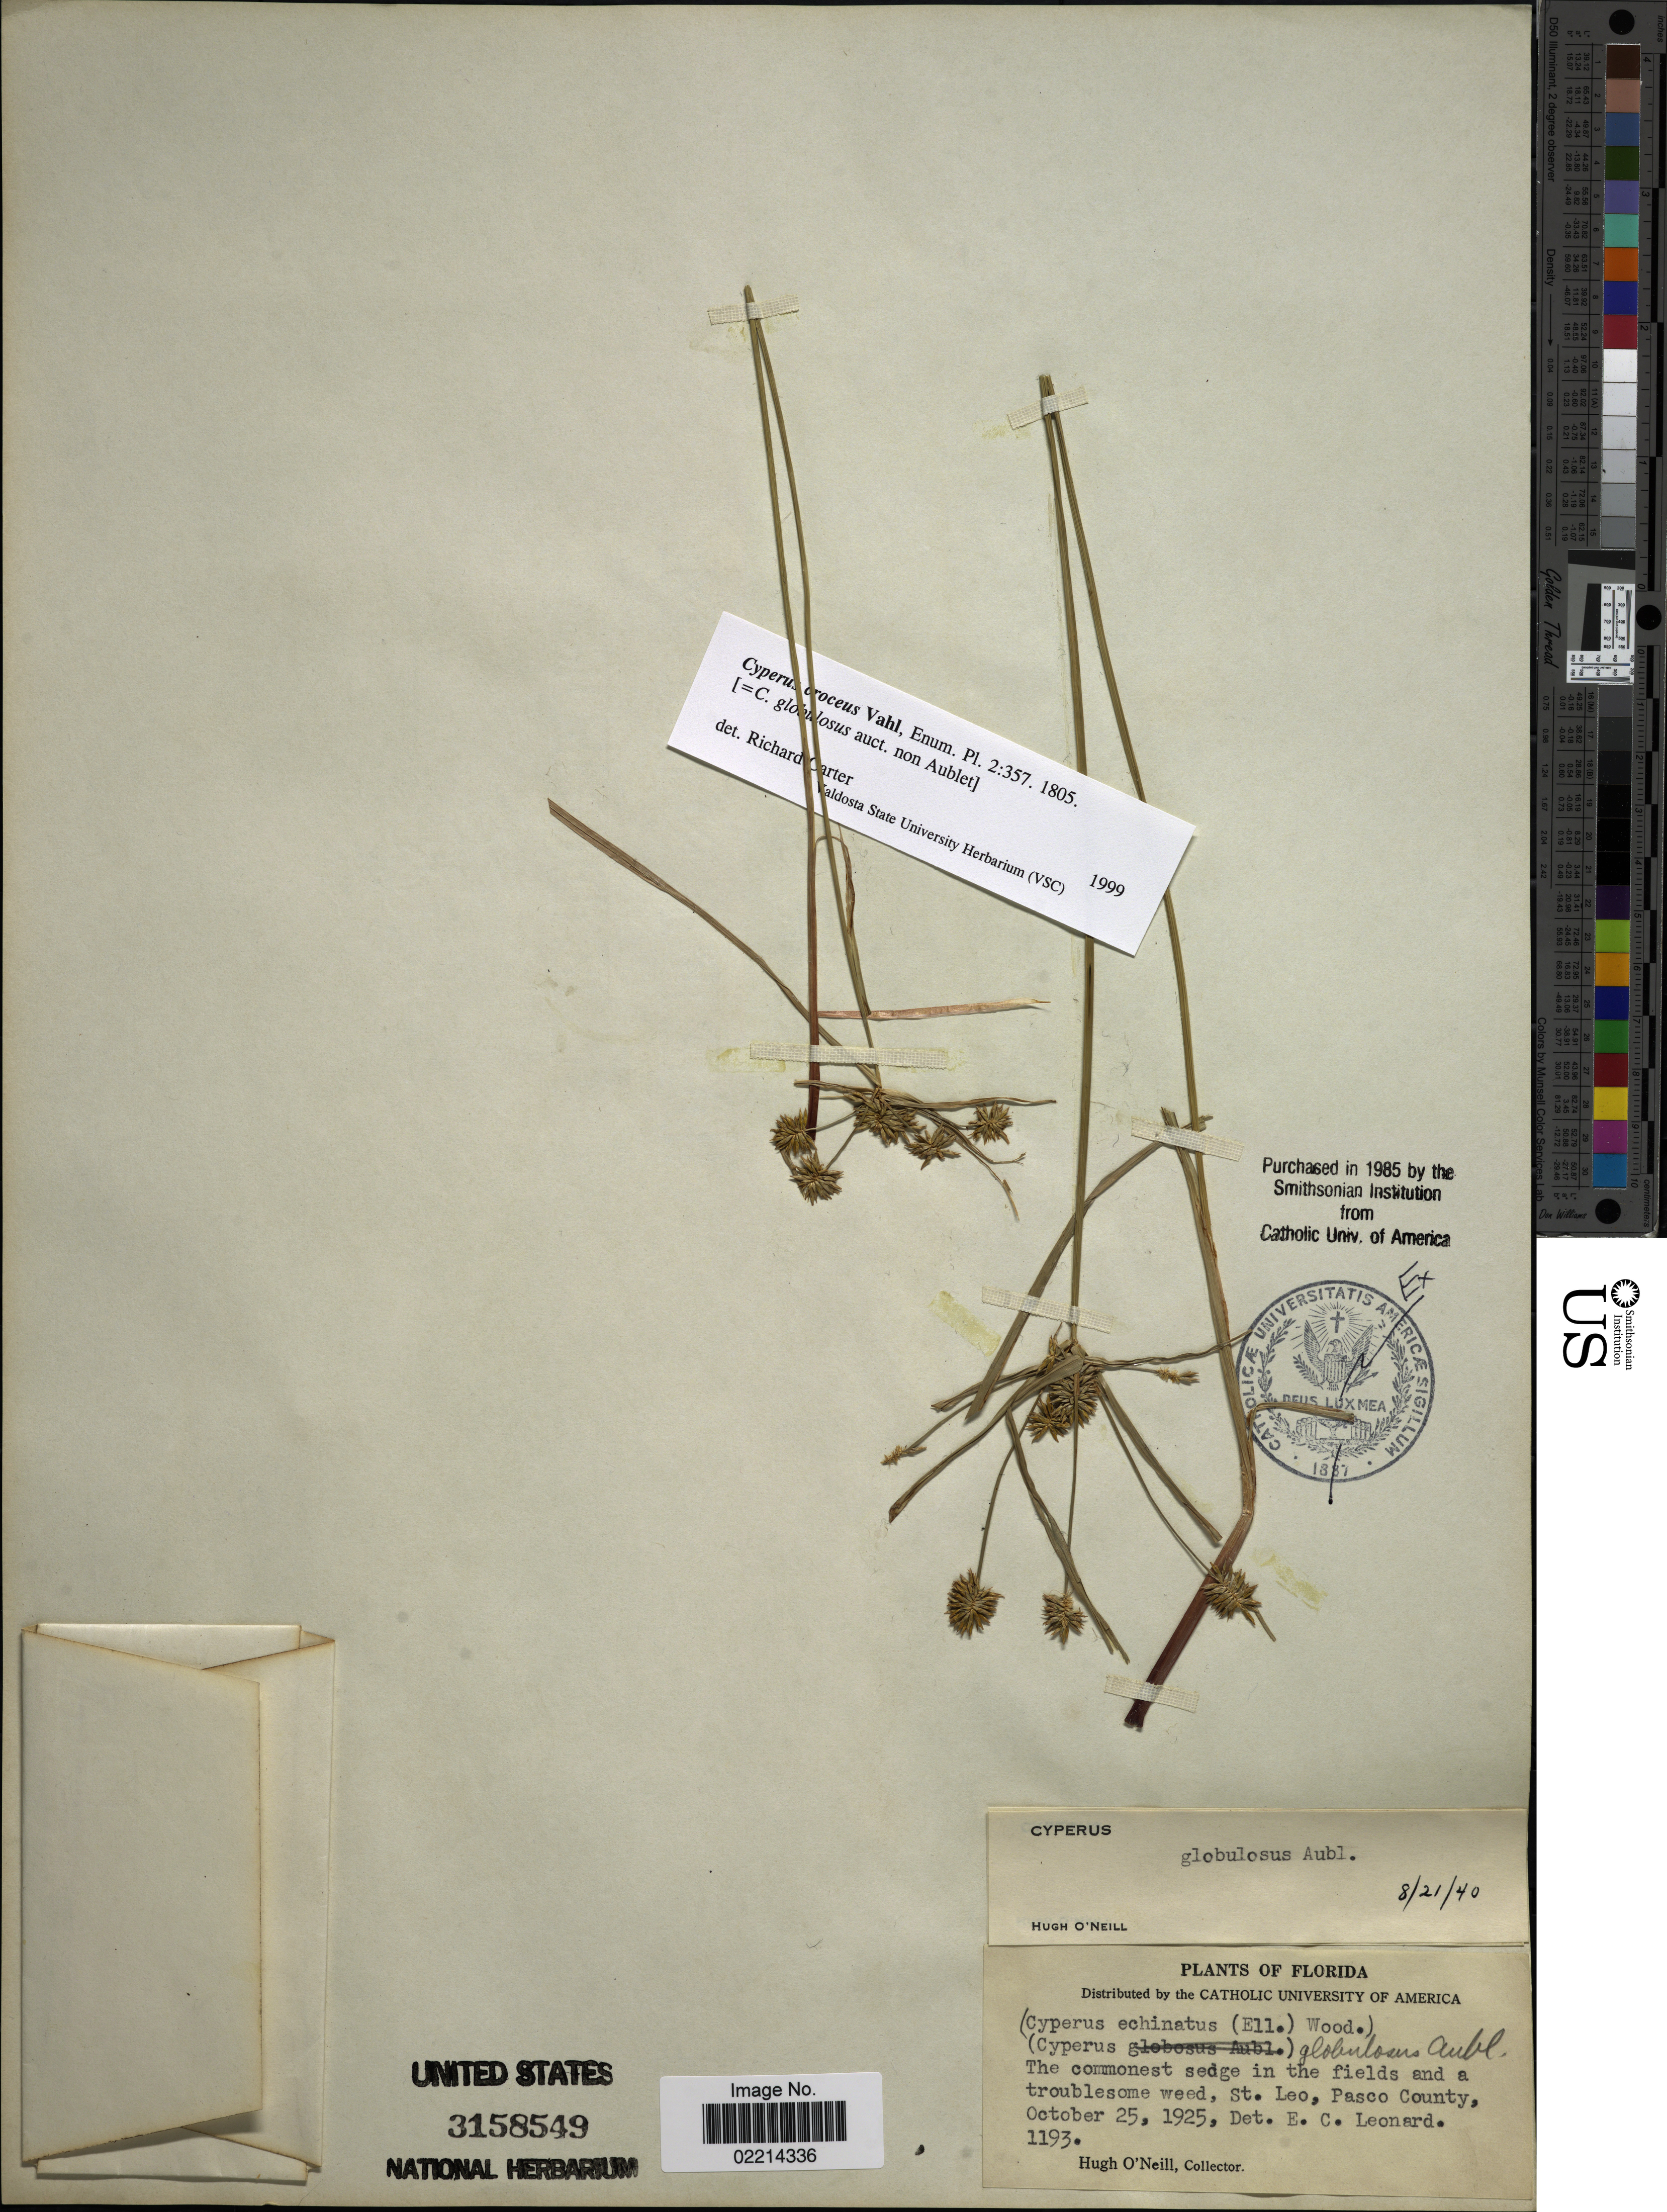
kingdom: Plantae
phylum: Tracheophyta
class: Liliopsida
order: Poales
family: Cyperaceae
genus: Cyperus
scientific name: Cyperus croceus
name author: Vahl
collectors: H. O'Neill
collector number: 1193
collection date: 1925-10-25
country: United States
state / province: Florida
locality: The commonest sedge in the fields and a troublesome weed, St Leo, pasco County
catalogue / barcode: US 3158549